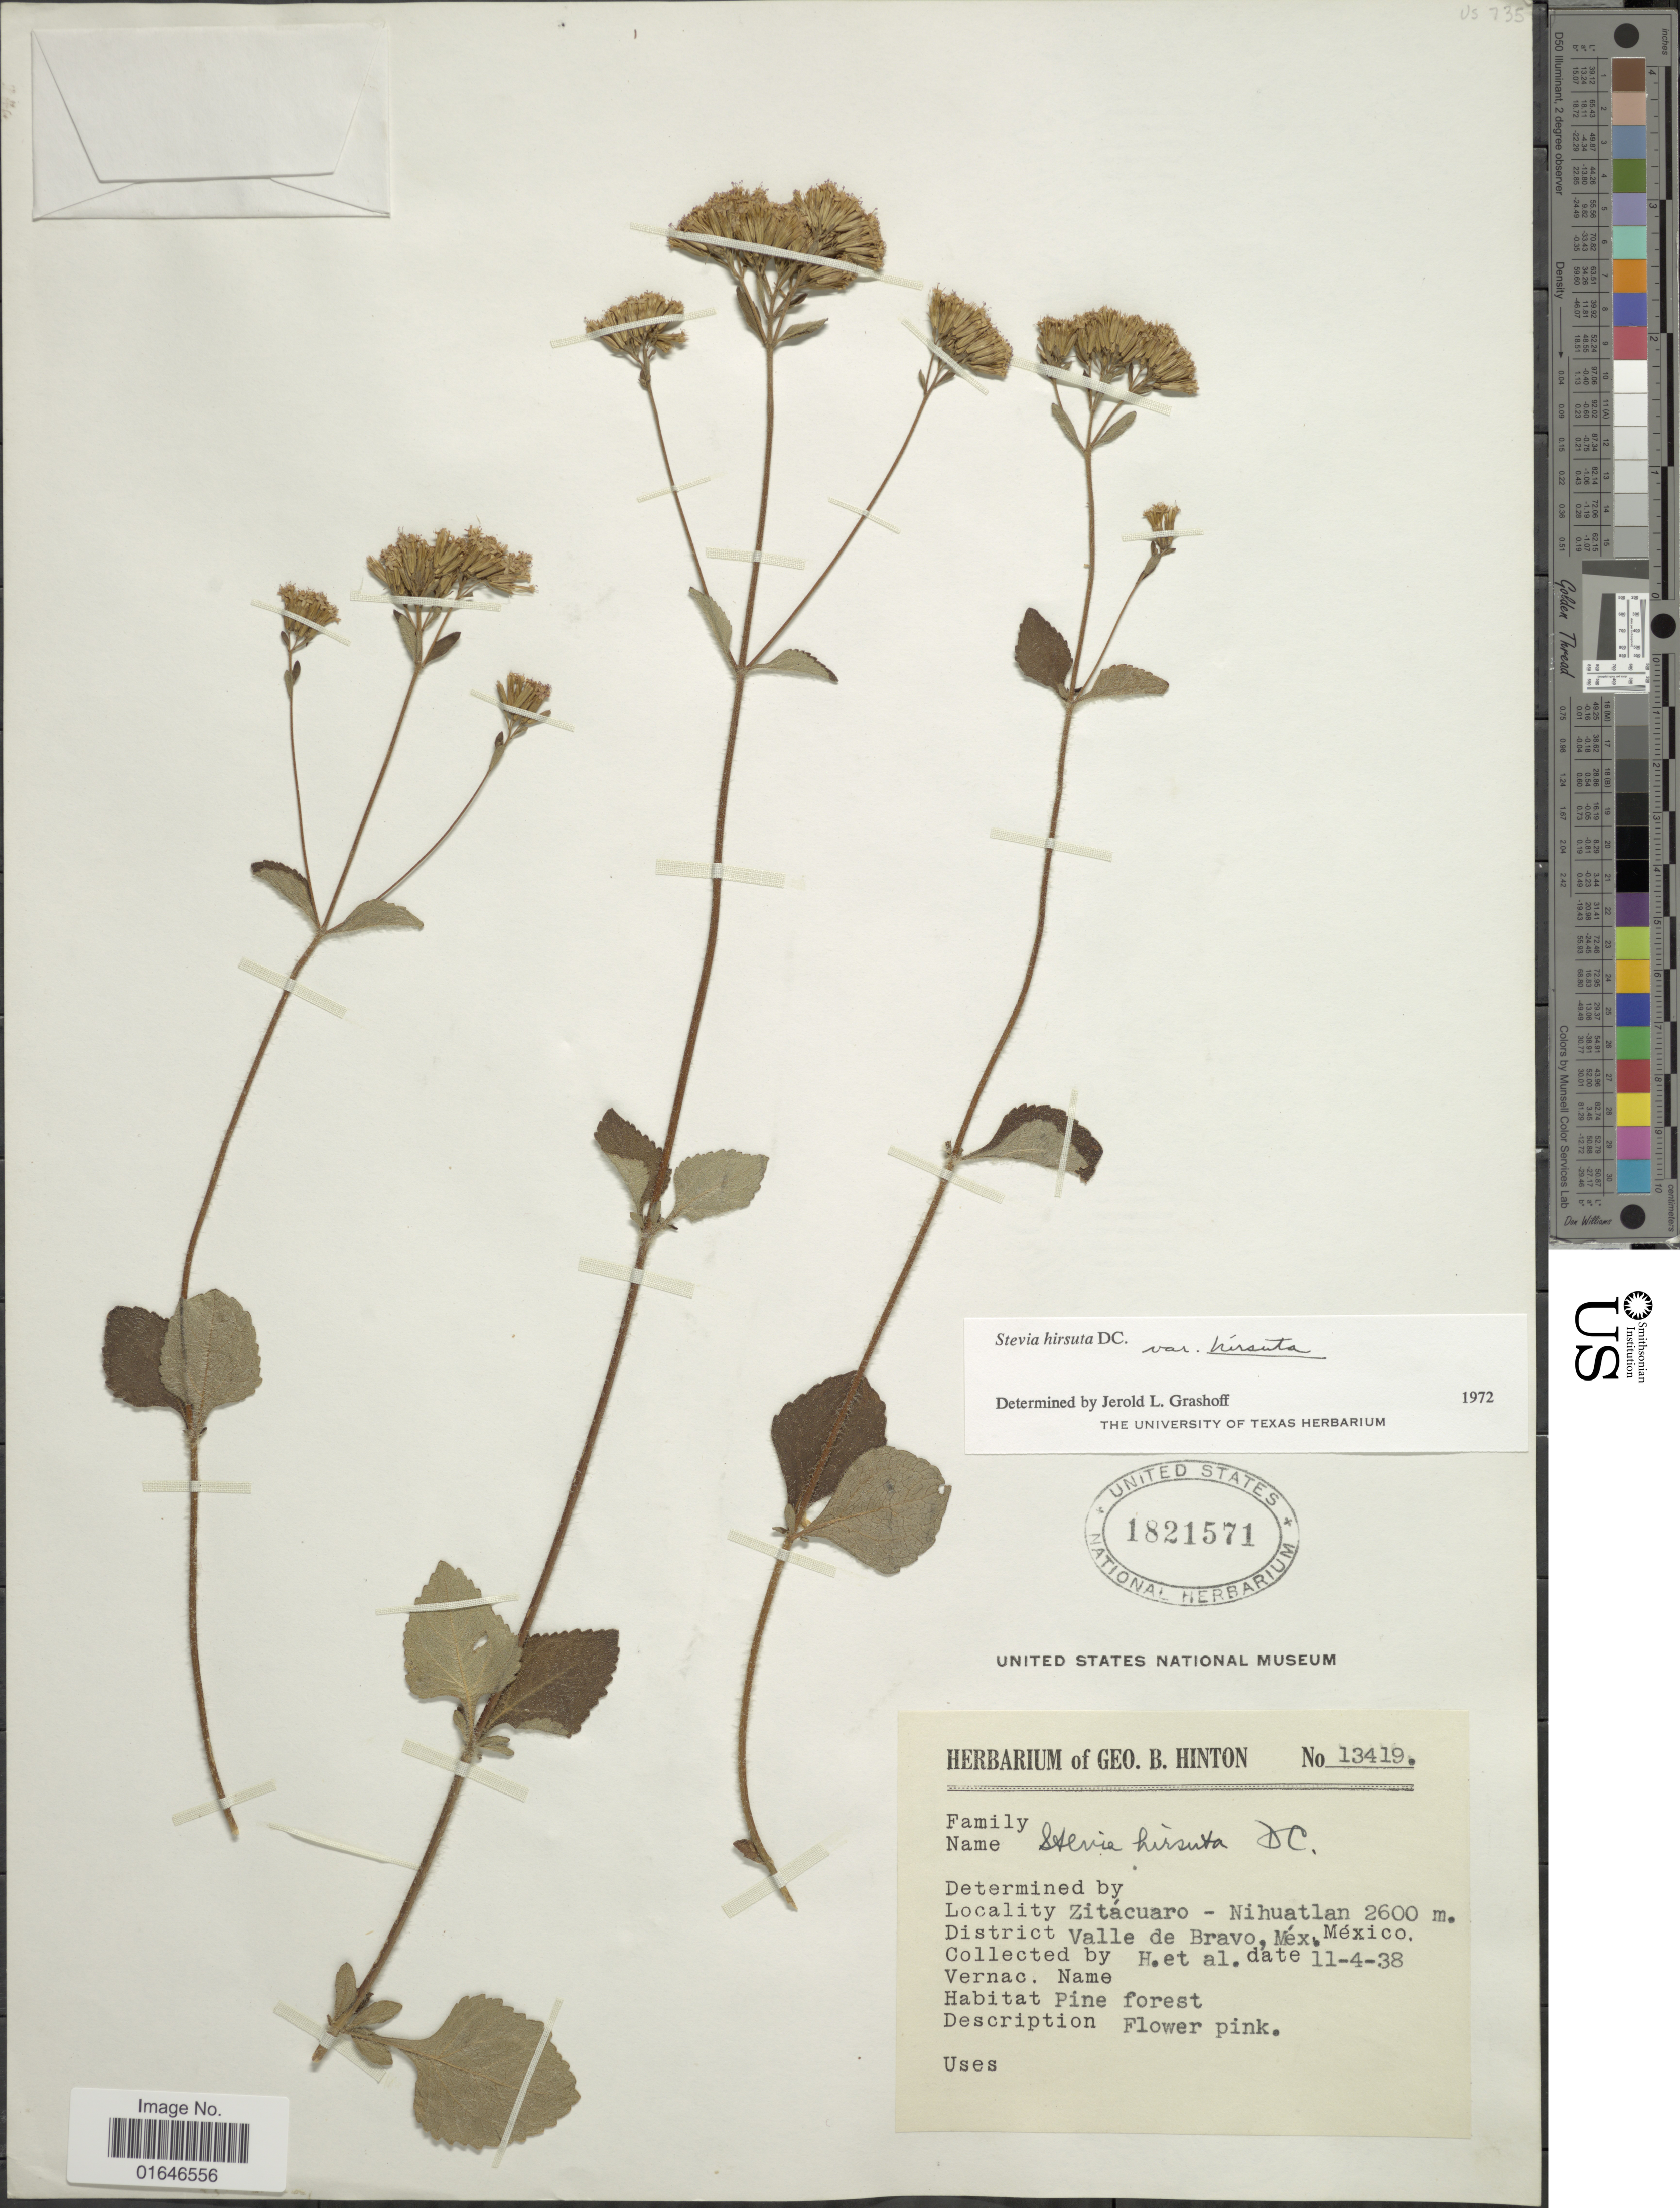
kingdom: Plantae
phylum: Tracheophyta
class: Magnoliopsida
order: Asterales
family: Asteraceae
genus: Stevia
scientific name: Stevia hirsuta var. hirsuta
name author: DC.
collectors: G. B. Hinton & et al.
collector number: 13419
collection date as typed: Transcribed d/m/y: 11/4/38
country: Mexico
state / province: México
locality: Zitacuaro - Nihuatlan,Valle de Bravo, Mex.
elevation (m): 2600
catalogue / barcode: US 1821571